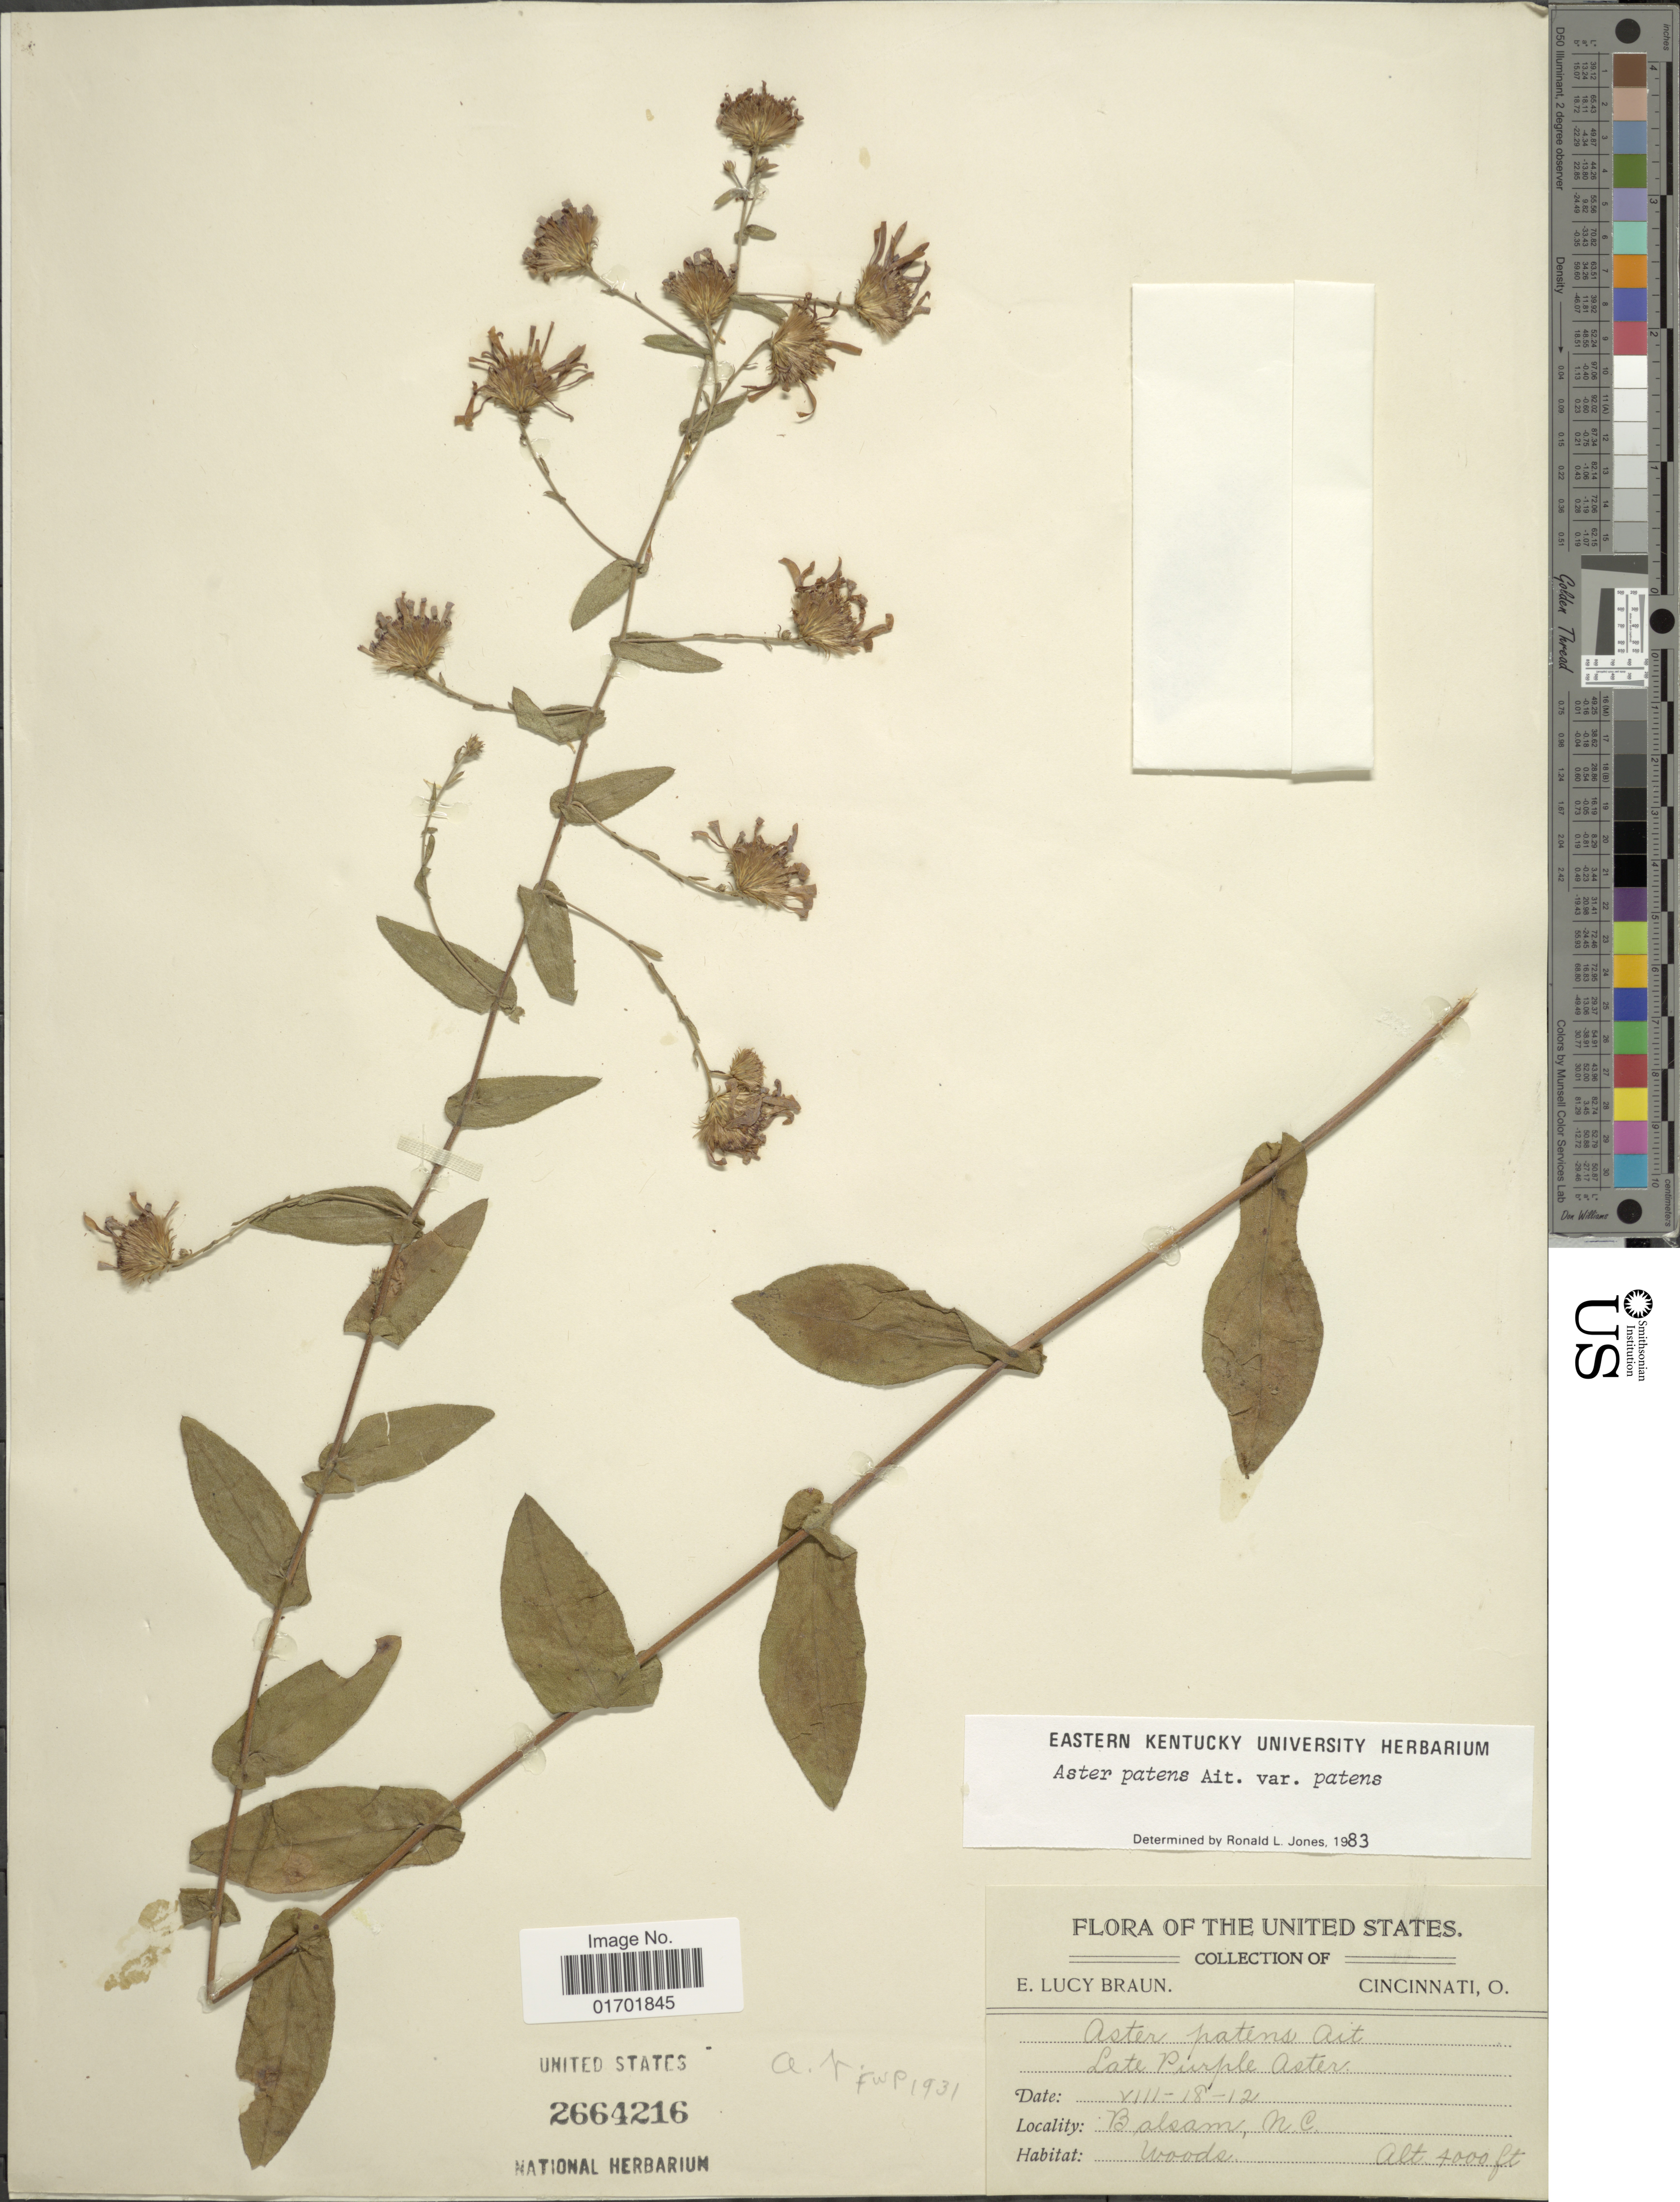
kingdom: Plantae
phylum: Tracheophyta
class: Magnoliopsida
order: Asterales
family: Asteraceae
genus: Symphyotrichum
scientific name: Symphyotrichum patens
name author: (Aiton) G.L. Nesom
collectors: E. L. Braun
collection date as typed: Transcribed d/m/y: 18/8/12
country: United States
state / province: North Carolina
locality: The United States, Balsam.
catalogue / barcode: US 2664216